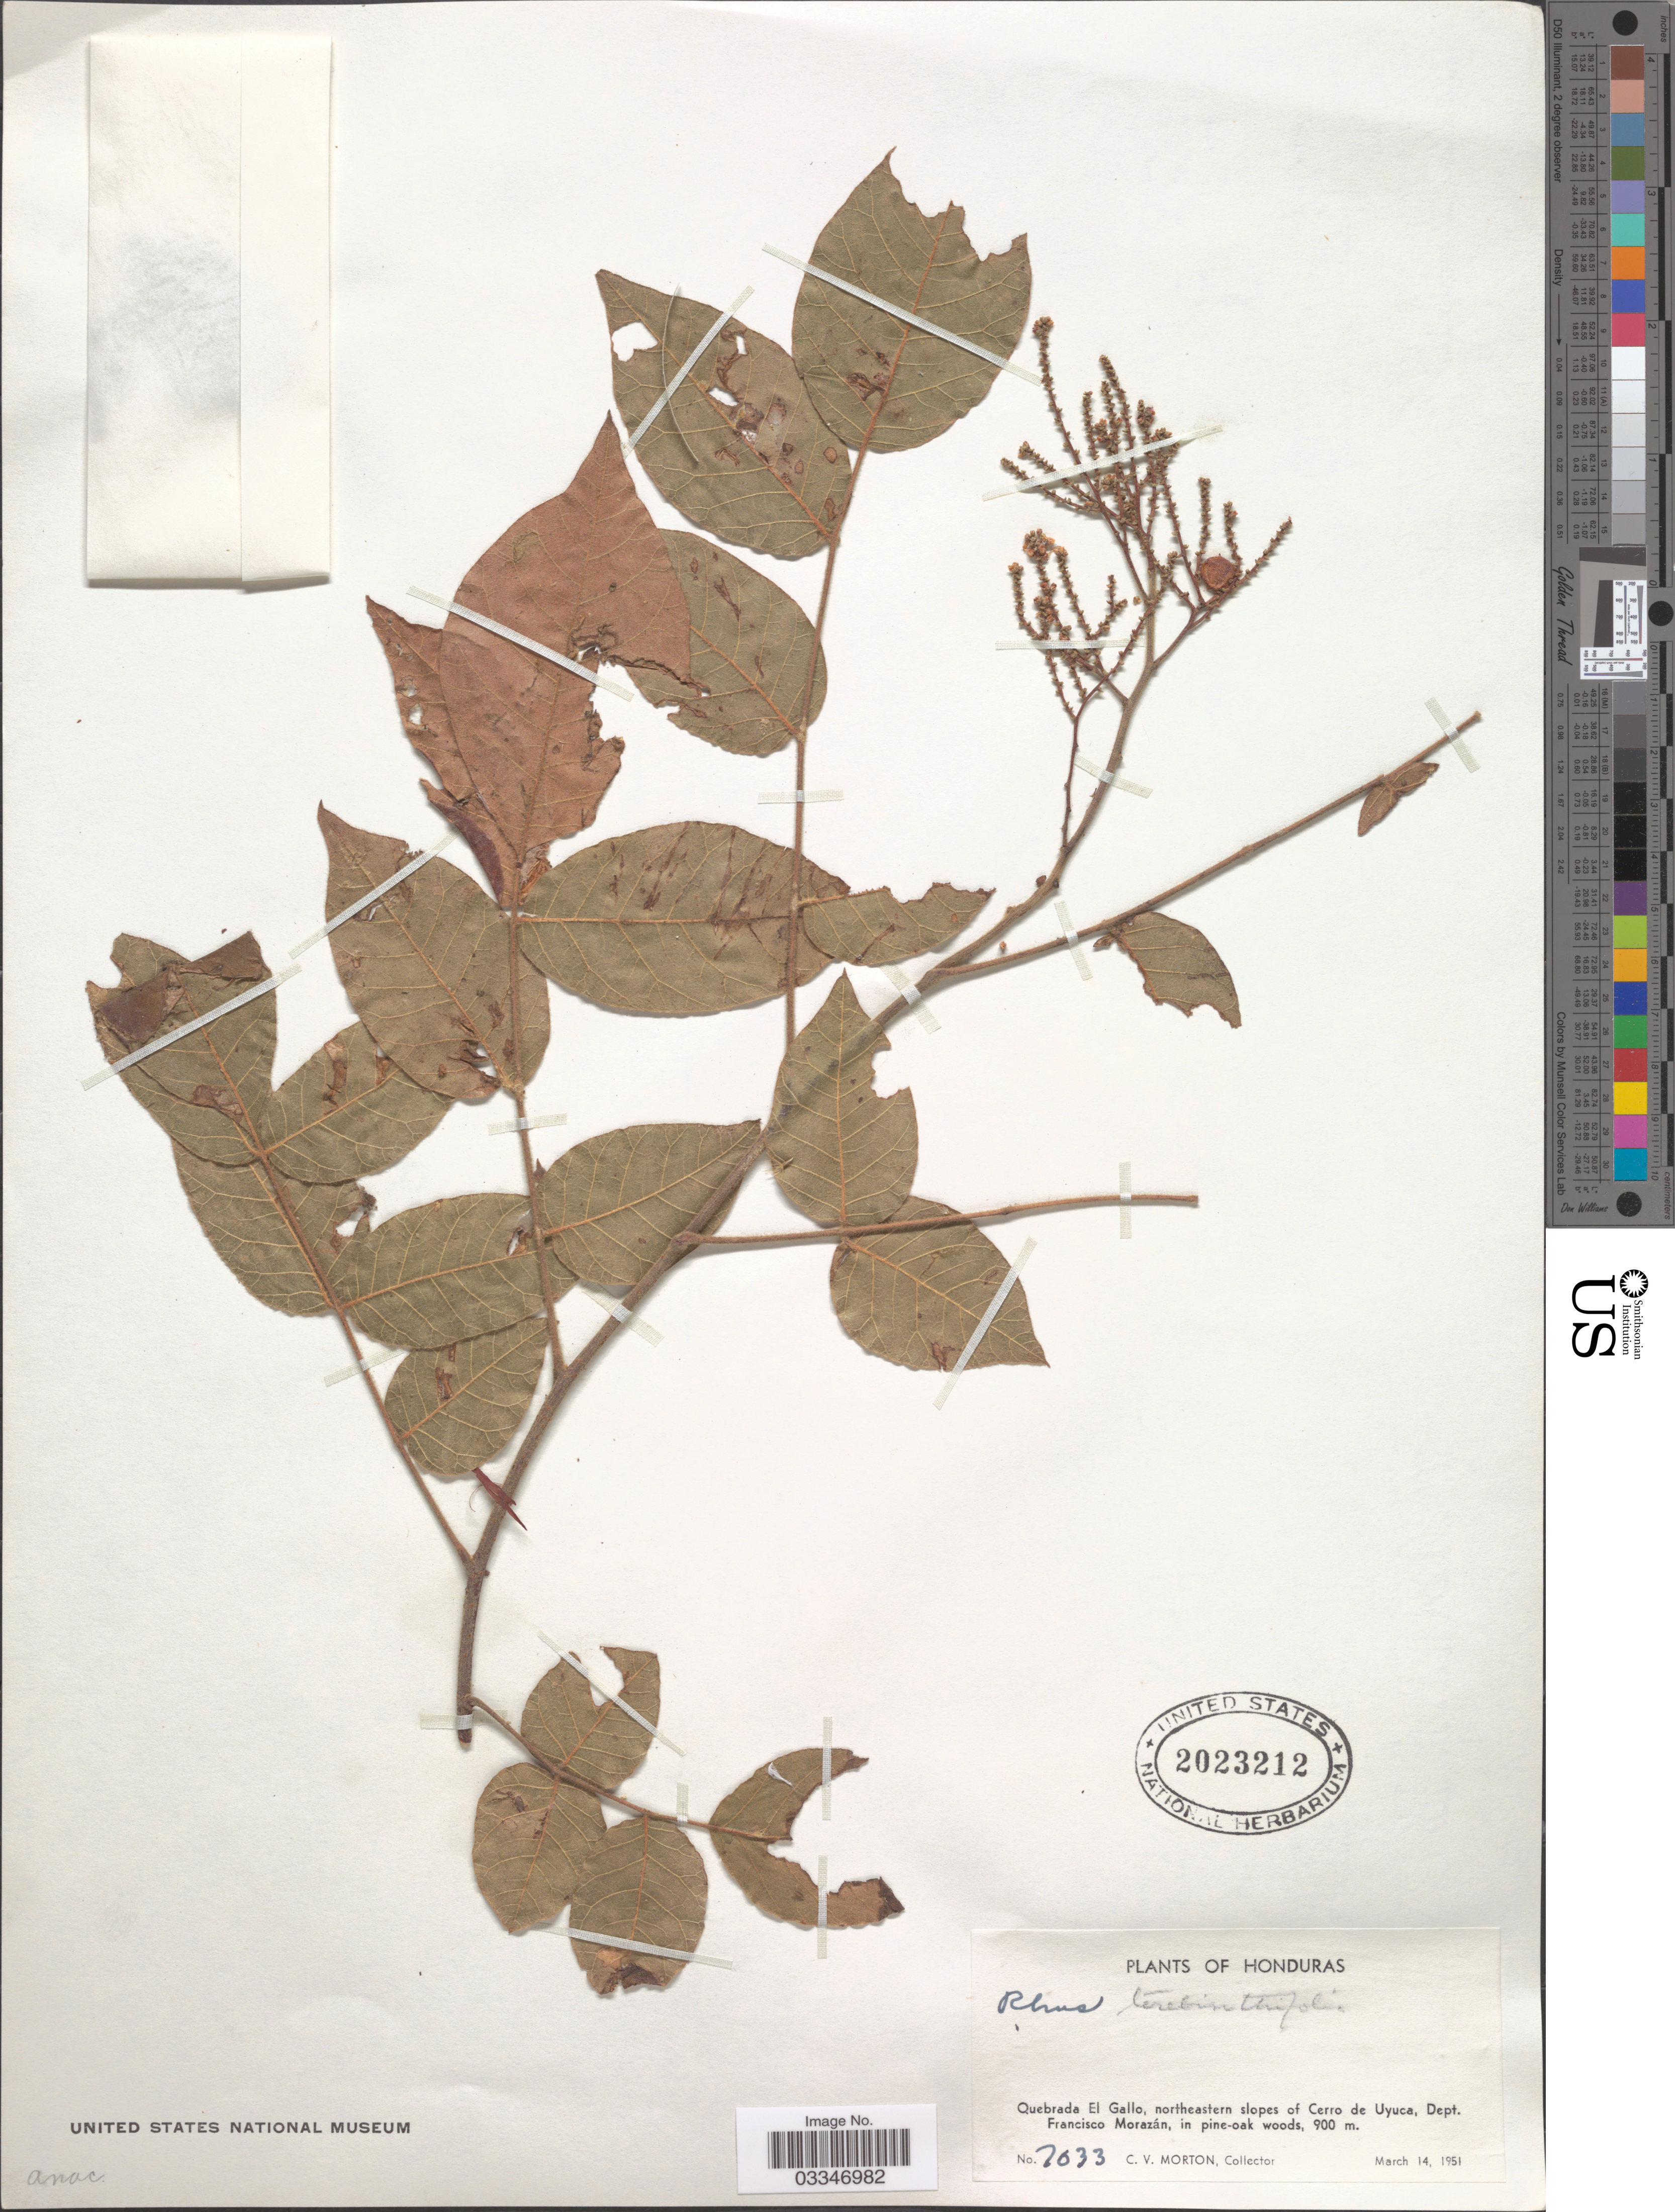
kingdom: Plantae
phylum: Tracheophyta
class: Magnoliopsida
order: Sapindales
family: Anacardiaceae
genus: Rhus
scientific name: Rhus terebinthifolia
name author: Schltdl. & Cham.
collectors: C. V. Morton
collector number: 7033*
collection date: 1951-03-14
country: Honduras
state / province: Fco. Morazán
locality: Quebrada El Gallo, northeastern slopes of Cerro de Uyuca, Dept. Francisco Morazán.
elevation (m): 900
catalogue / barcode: US 2023212